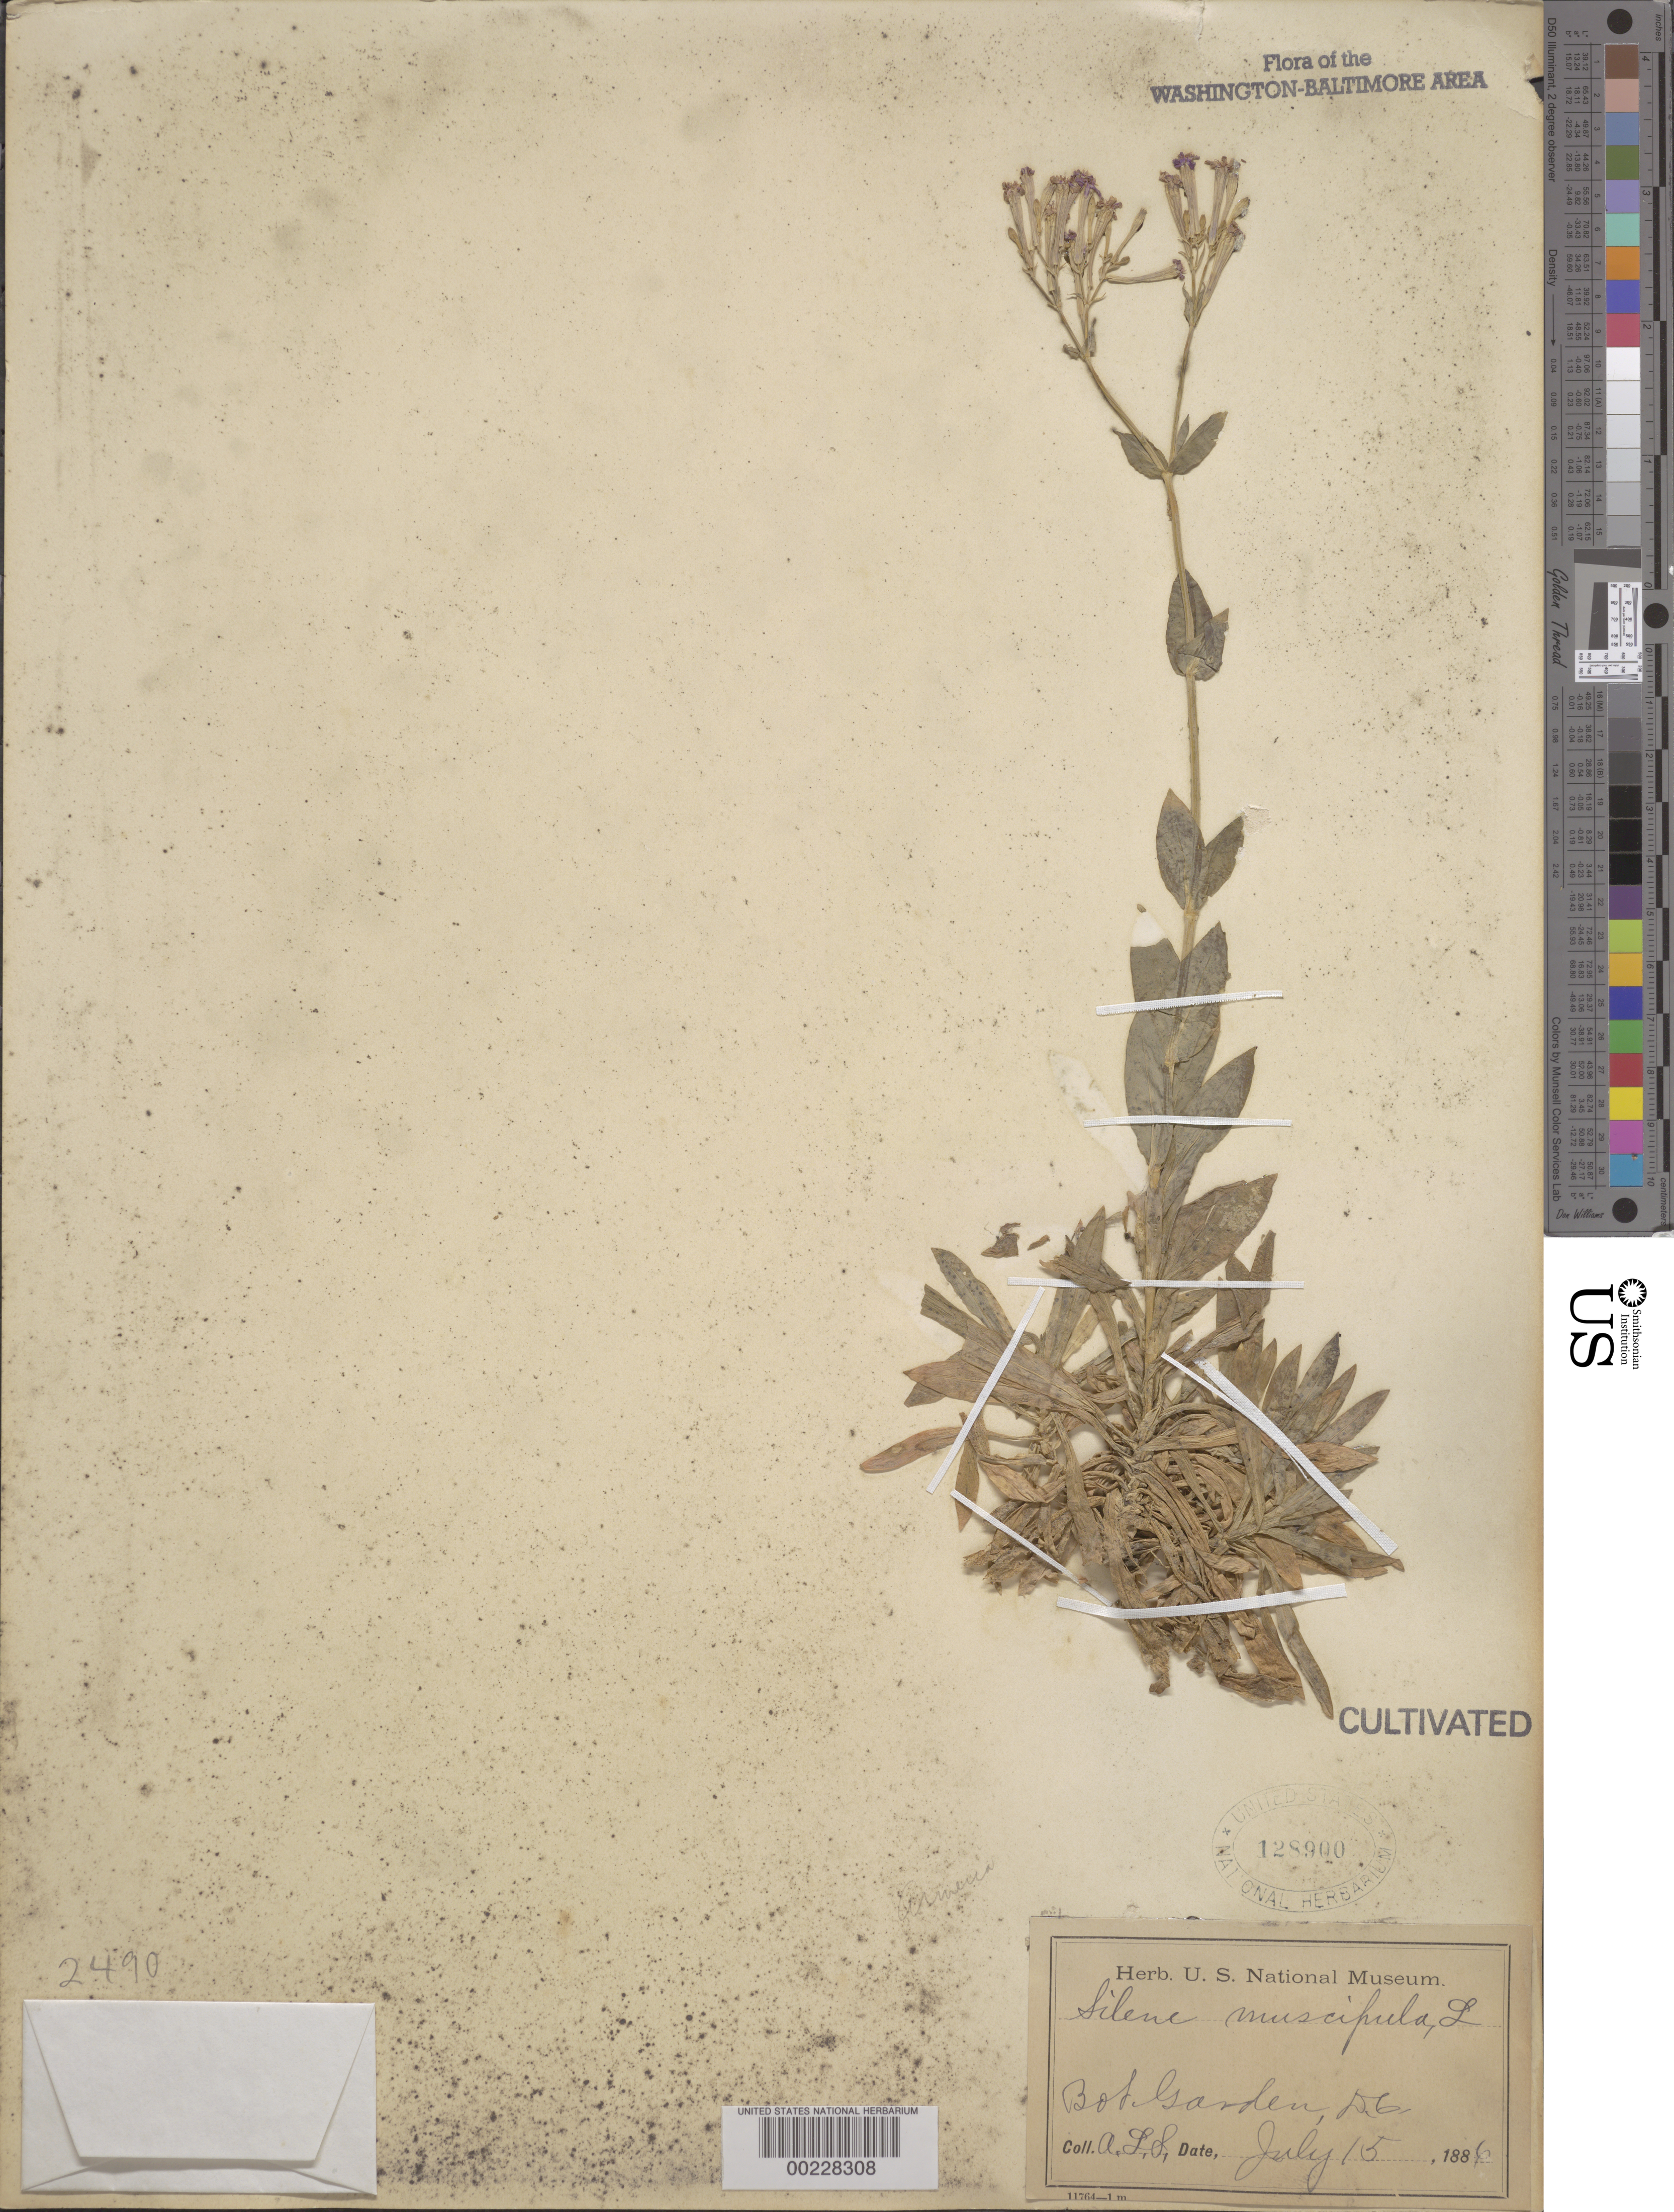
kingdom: Plantae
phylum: Tracheophyta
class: Magnoliopsida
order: Caryophyllales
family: Caryophyllaceae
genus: Silene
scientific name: Silene muscipula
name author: L.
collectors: A. L. Schott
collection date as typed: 15 Jul 1886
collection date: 1886-07-15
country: United States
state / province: District of Columbia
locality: Botanical gardens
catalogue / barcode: US 128900